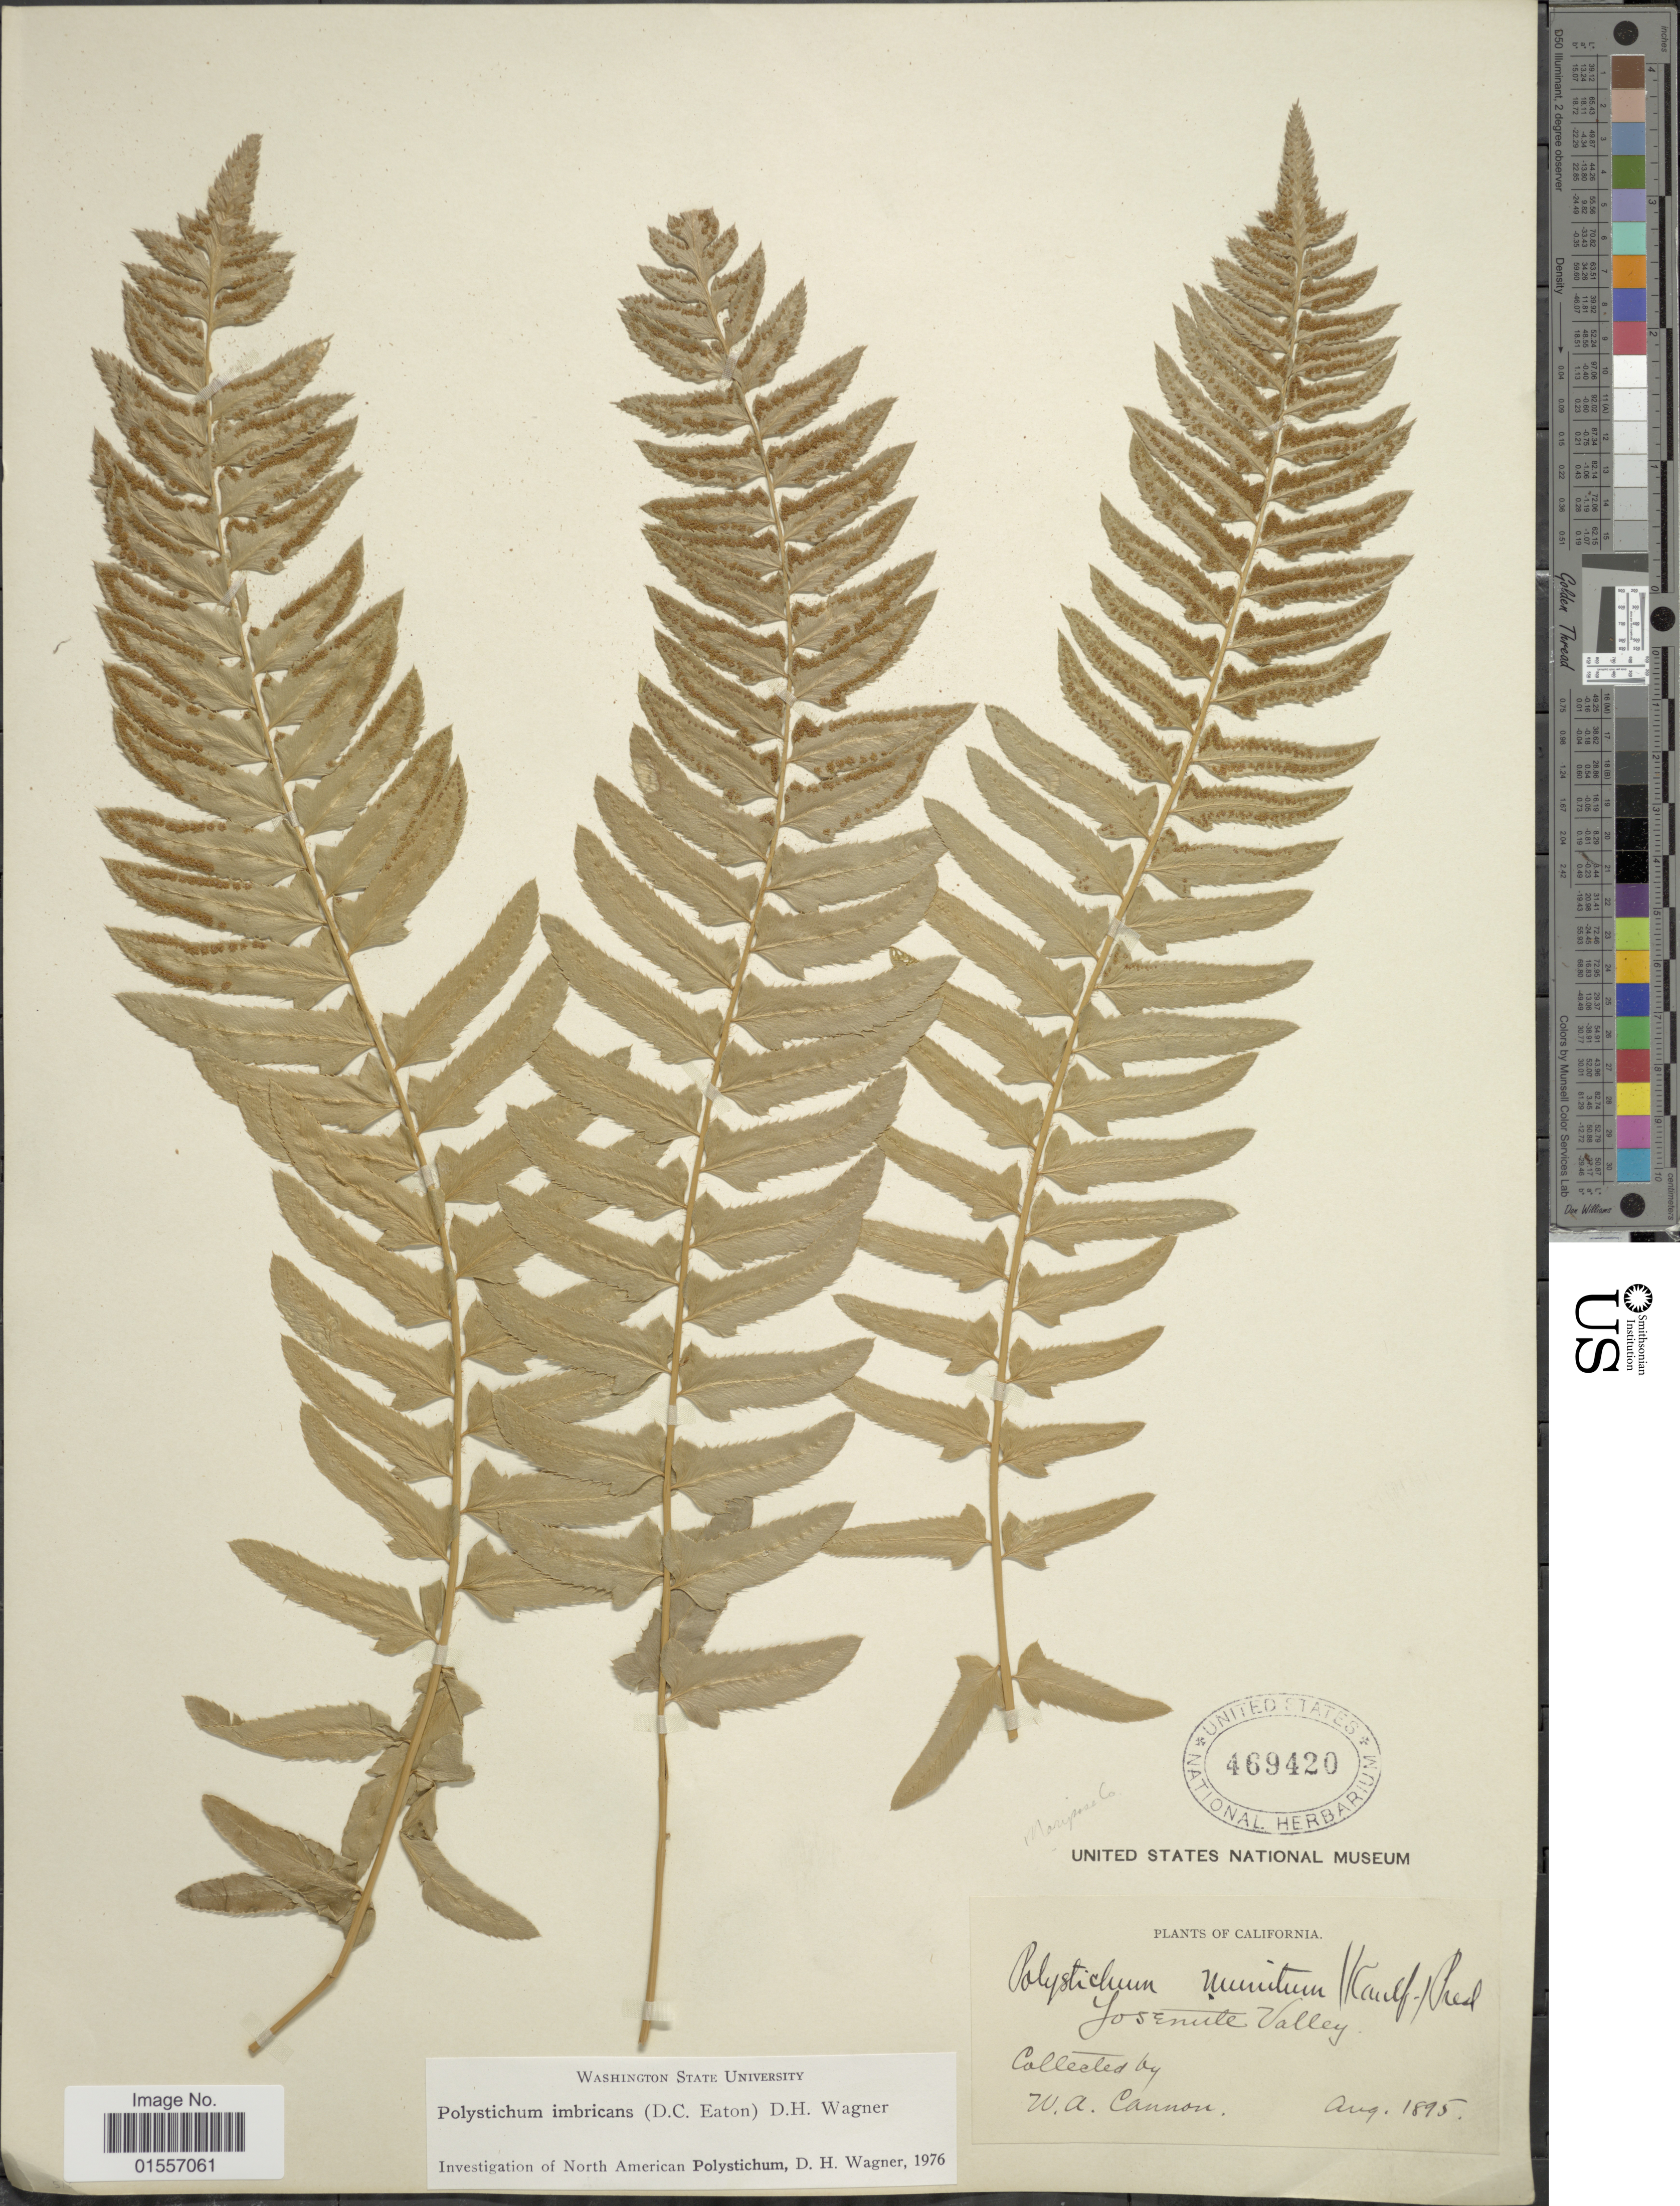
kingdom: Plantae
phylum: Tracheophyta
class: Polypodiopsida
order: Polypodiales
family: Dryopteridaceae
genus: Polystichum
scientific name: Polystichum imbricans subsp. imbricans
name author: (D.C. Eaton) D.H. Wagner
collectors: W. Cannon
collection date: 1895-08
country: United States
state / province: California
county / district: Mariposa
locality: Yosemite Valley.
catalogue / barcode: US 469420